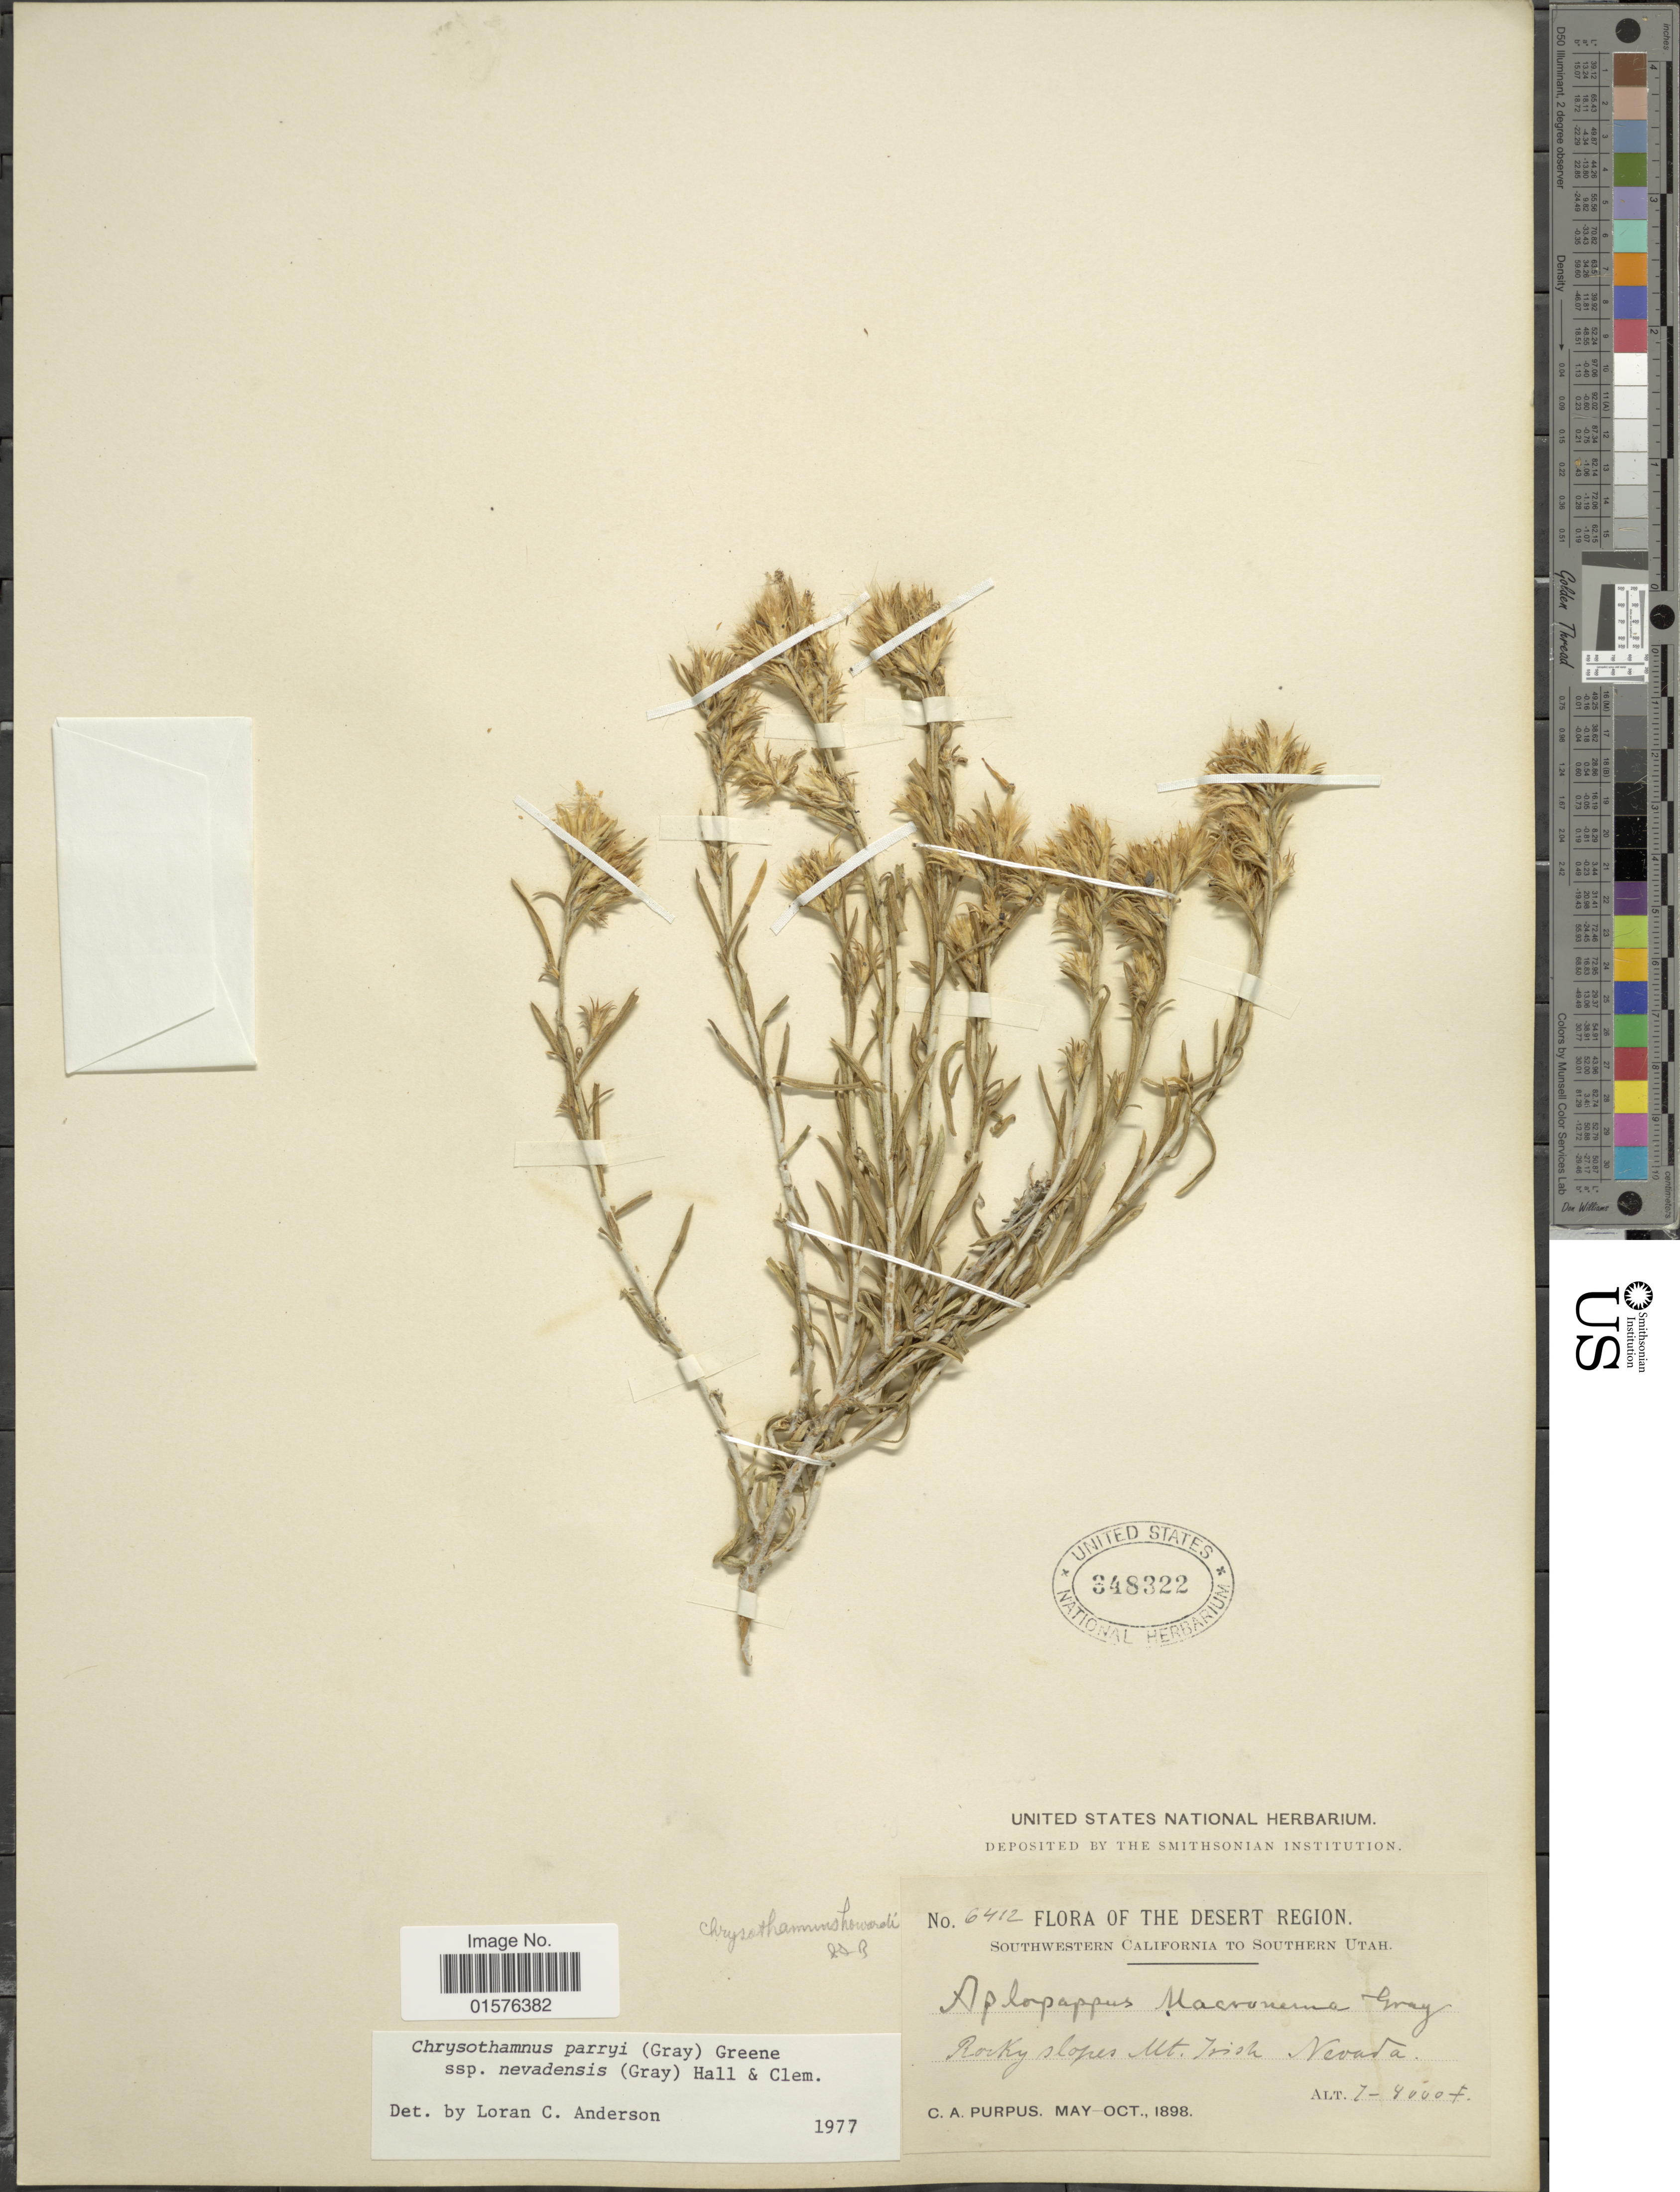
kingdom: Plantae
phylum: Tracheophyta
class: Magnoliopsida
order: Asterales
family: Asteraceae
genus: Ericameria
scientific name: Ericameria parryi var. nevadensis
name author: (A. Gray) G.L. Nesom & G.I. Baird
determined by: Urbatsch, Lowell E., Curator (LSU), Louisiana State University (UNITED STATES)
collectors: C. A. Purpus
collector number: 6412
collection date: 1898-05/1898-10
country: United States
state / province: Nevada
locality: The Desert Region, Mt. Irish.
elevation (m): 305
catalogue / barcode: US 348322